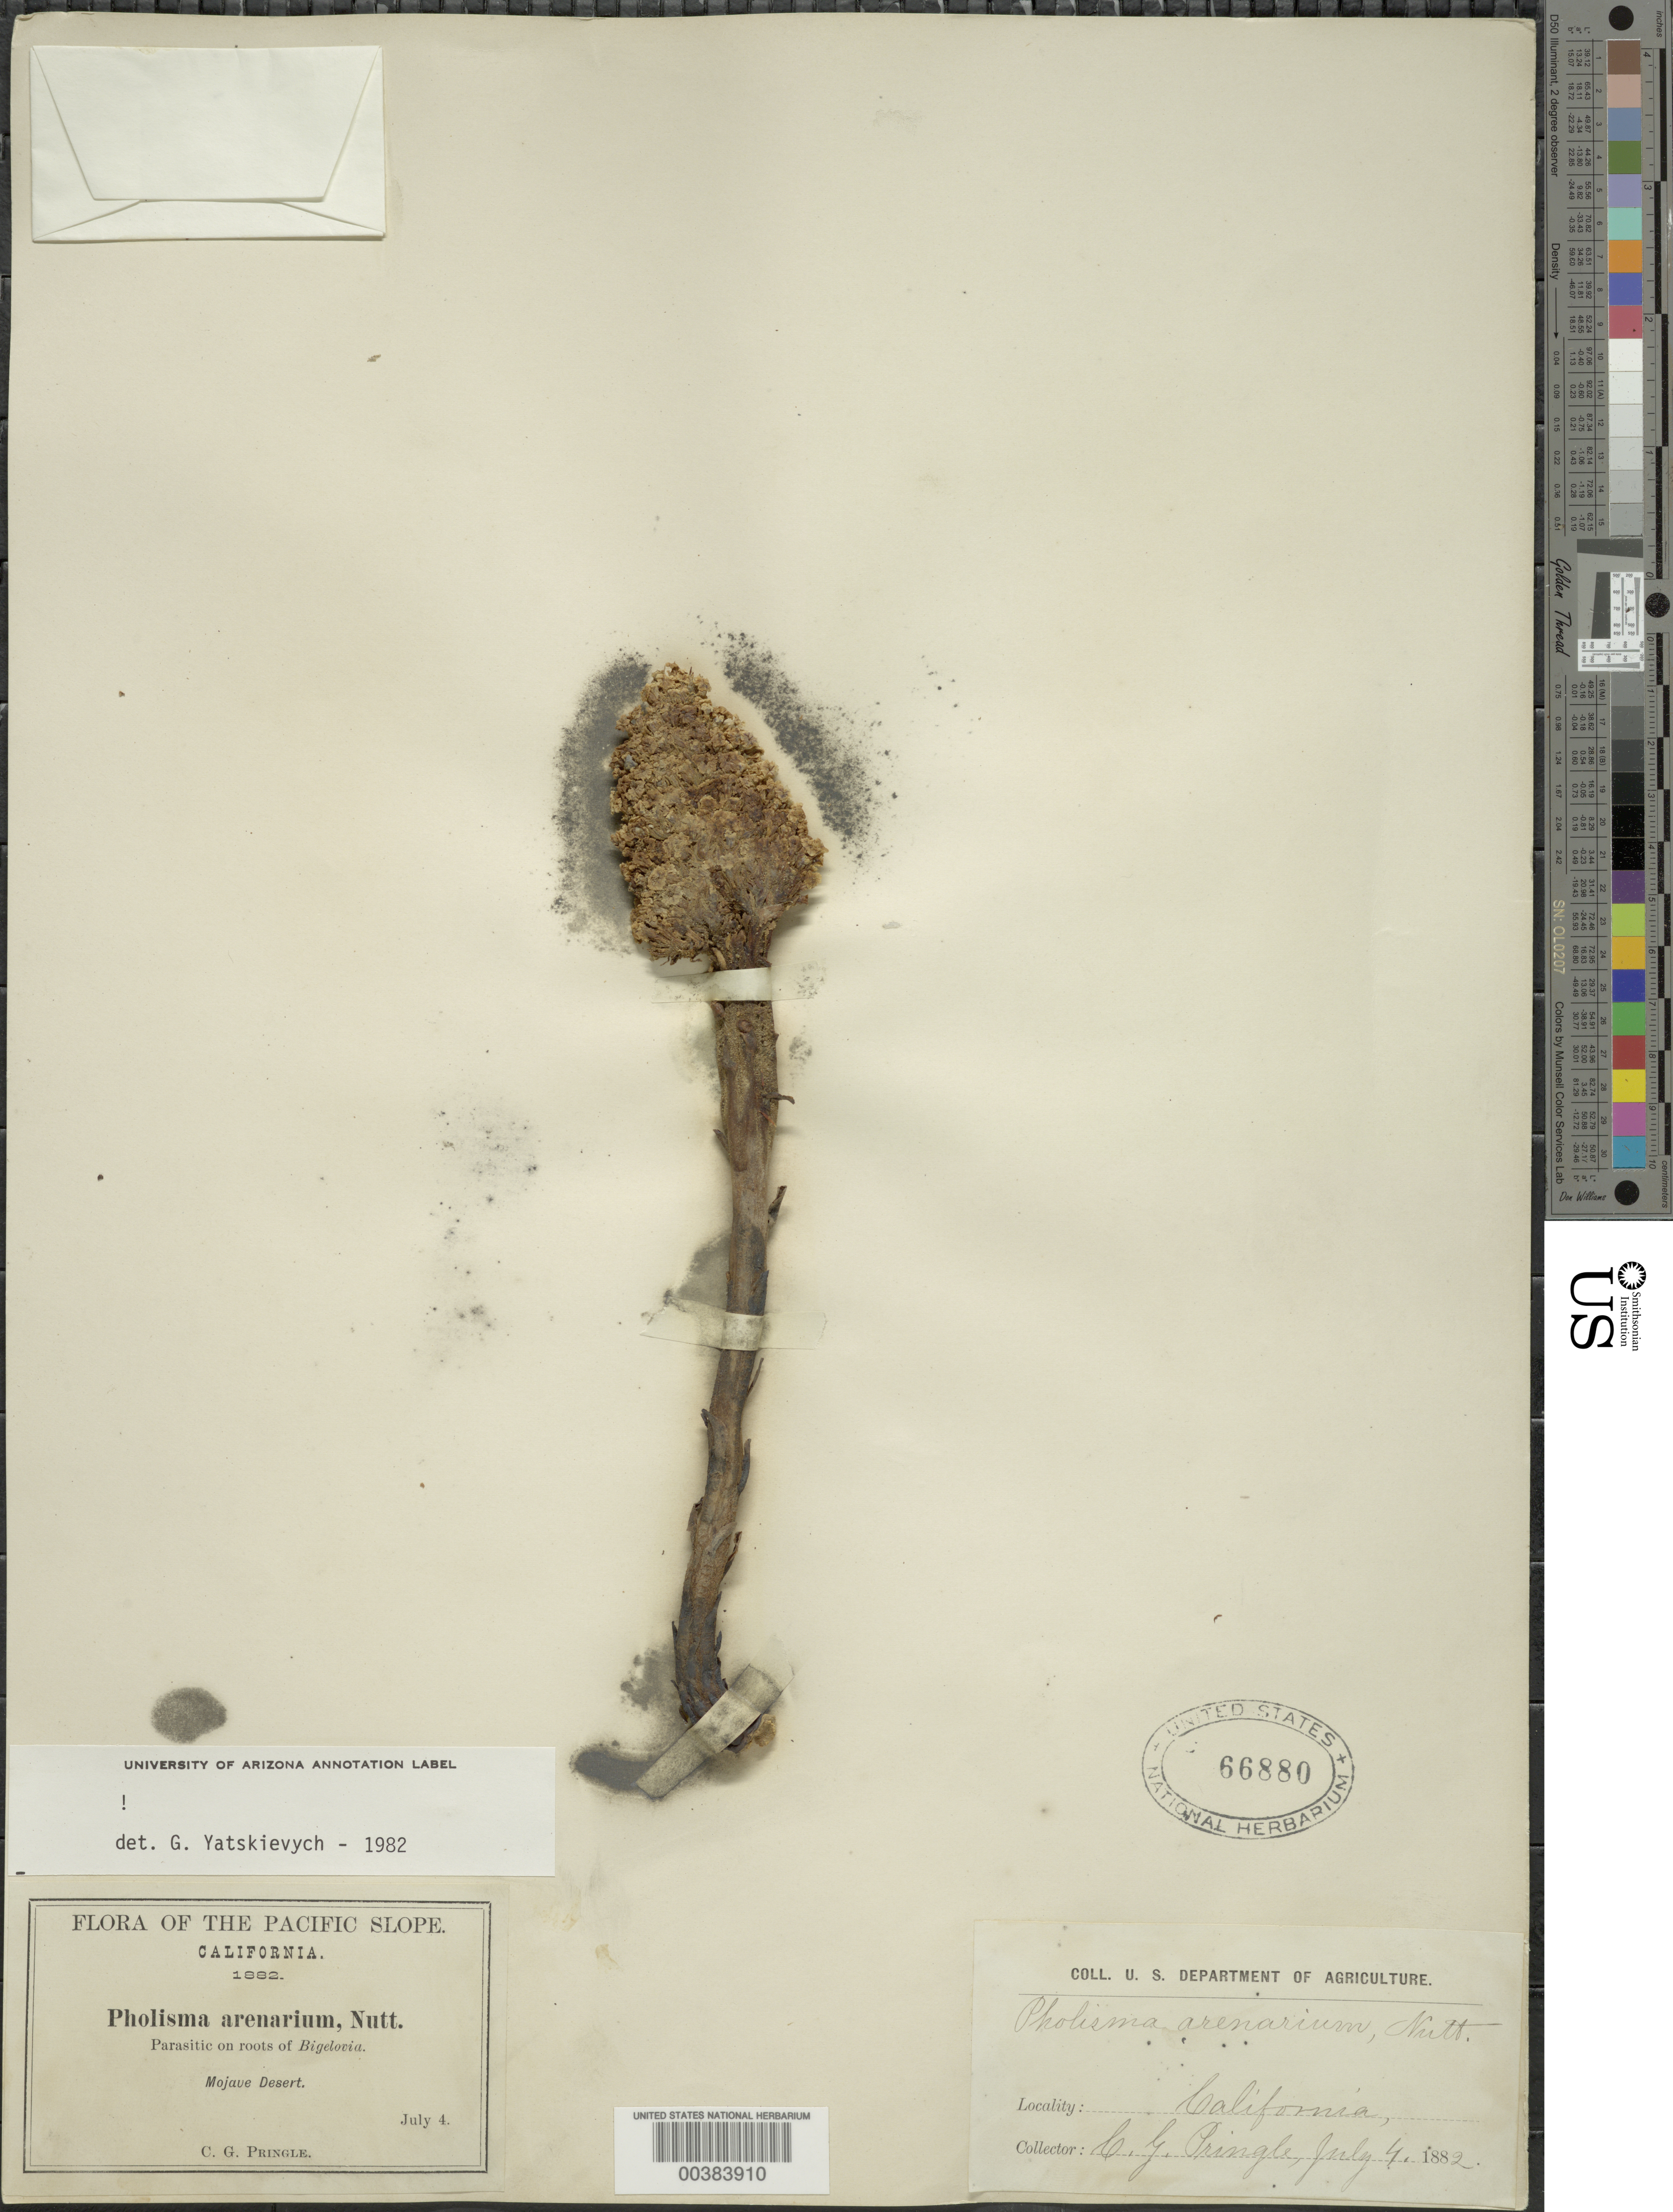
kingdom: Plantae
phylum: Tracheophyta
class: Magnoliopsida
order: Boraginales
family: Lennoaceae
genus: Pholisma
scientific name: Pholisma arenarium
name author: Nutt. ex Hook.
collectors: C. G. Pringle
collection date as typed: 04 Jul 1882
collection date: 1882-07-04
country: United States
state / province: California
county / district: Kern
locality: Mohave desert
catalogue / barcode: US 66880